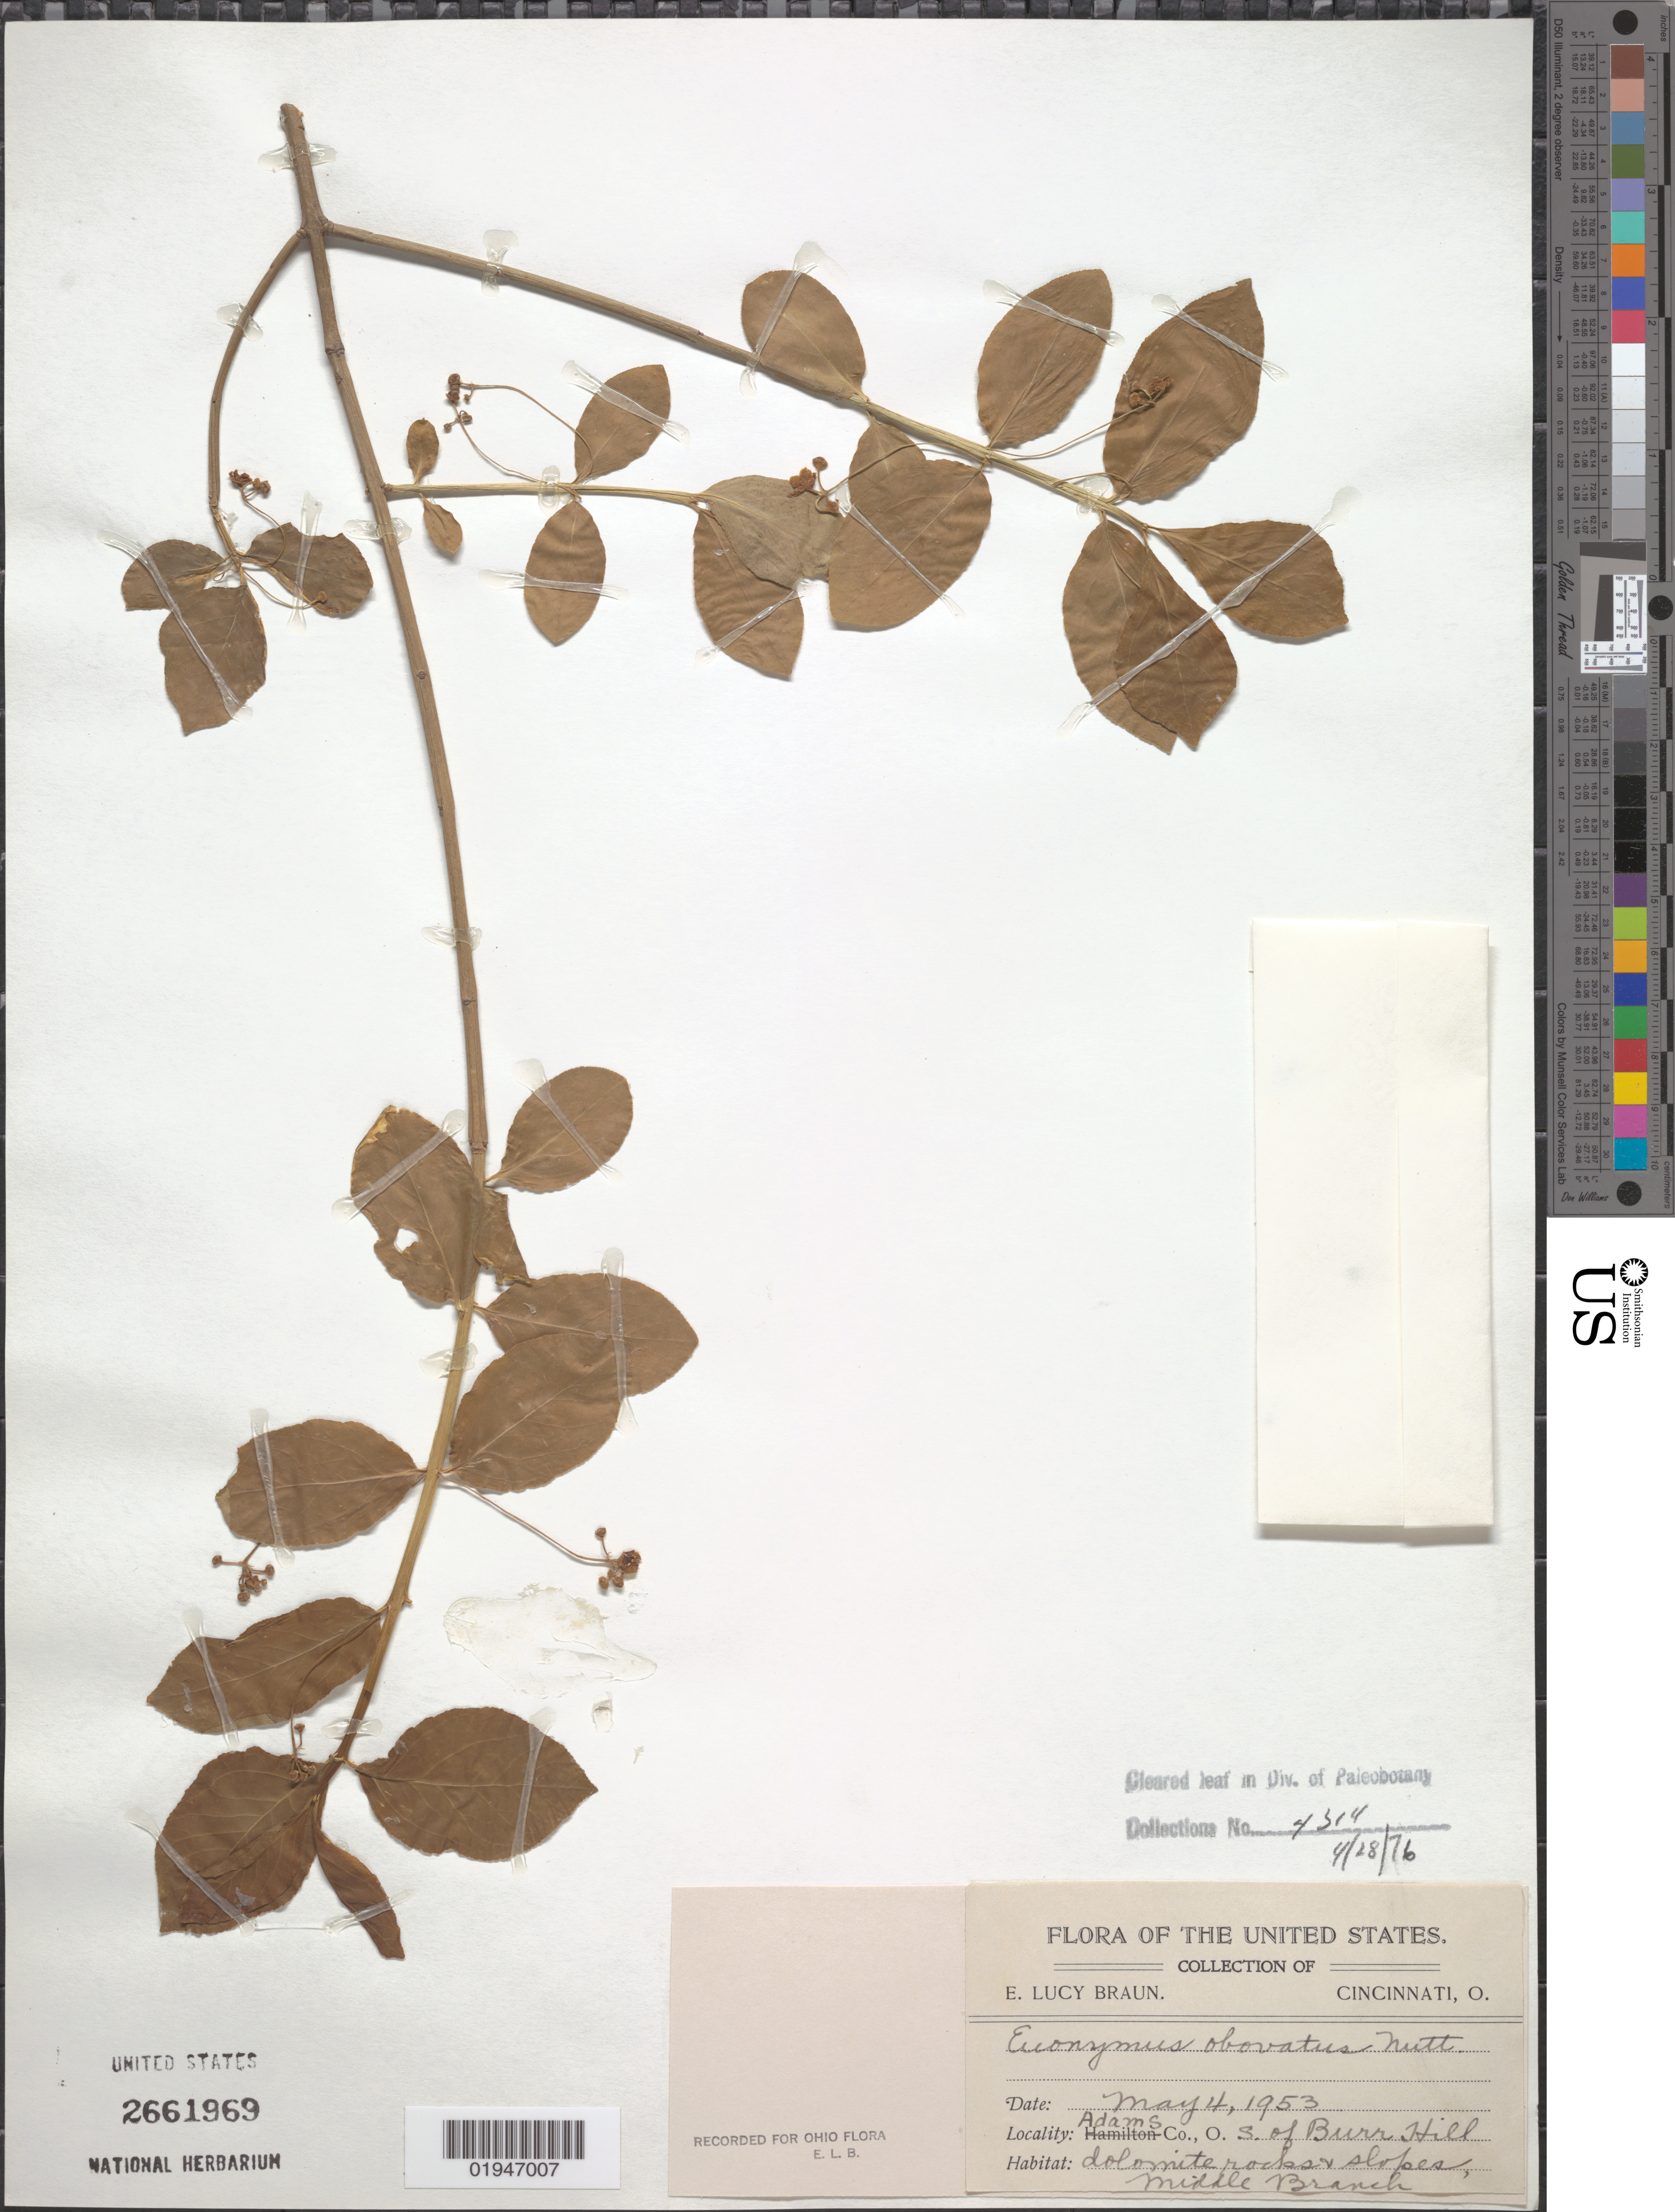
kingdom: Plantae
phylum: Tracheophyta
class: Magnoliopsida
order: Celastrales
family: Celastraceae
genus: Euonymus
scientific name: Euonymus obovatus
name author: Nutt.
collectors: E. L. Braun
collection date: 1953-05-04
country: United States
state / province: Ohio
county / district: Adams County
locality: South of Burr Hill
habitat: Dolomite rocks and slopes, Middle Branch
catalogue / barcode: US 2661969